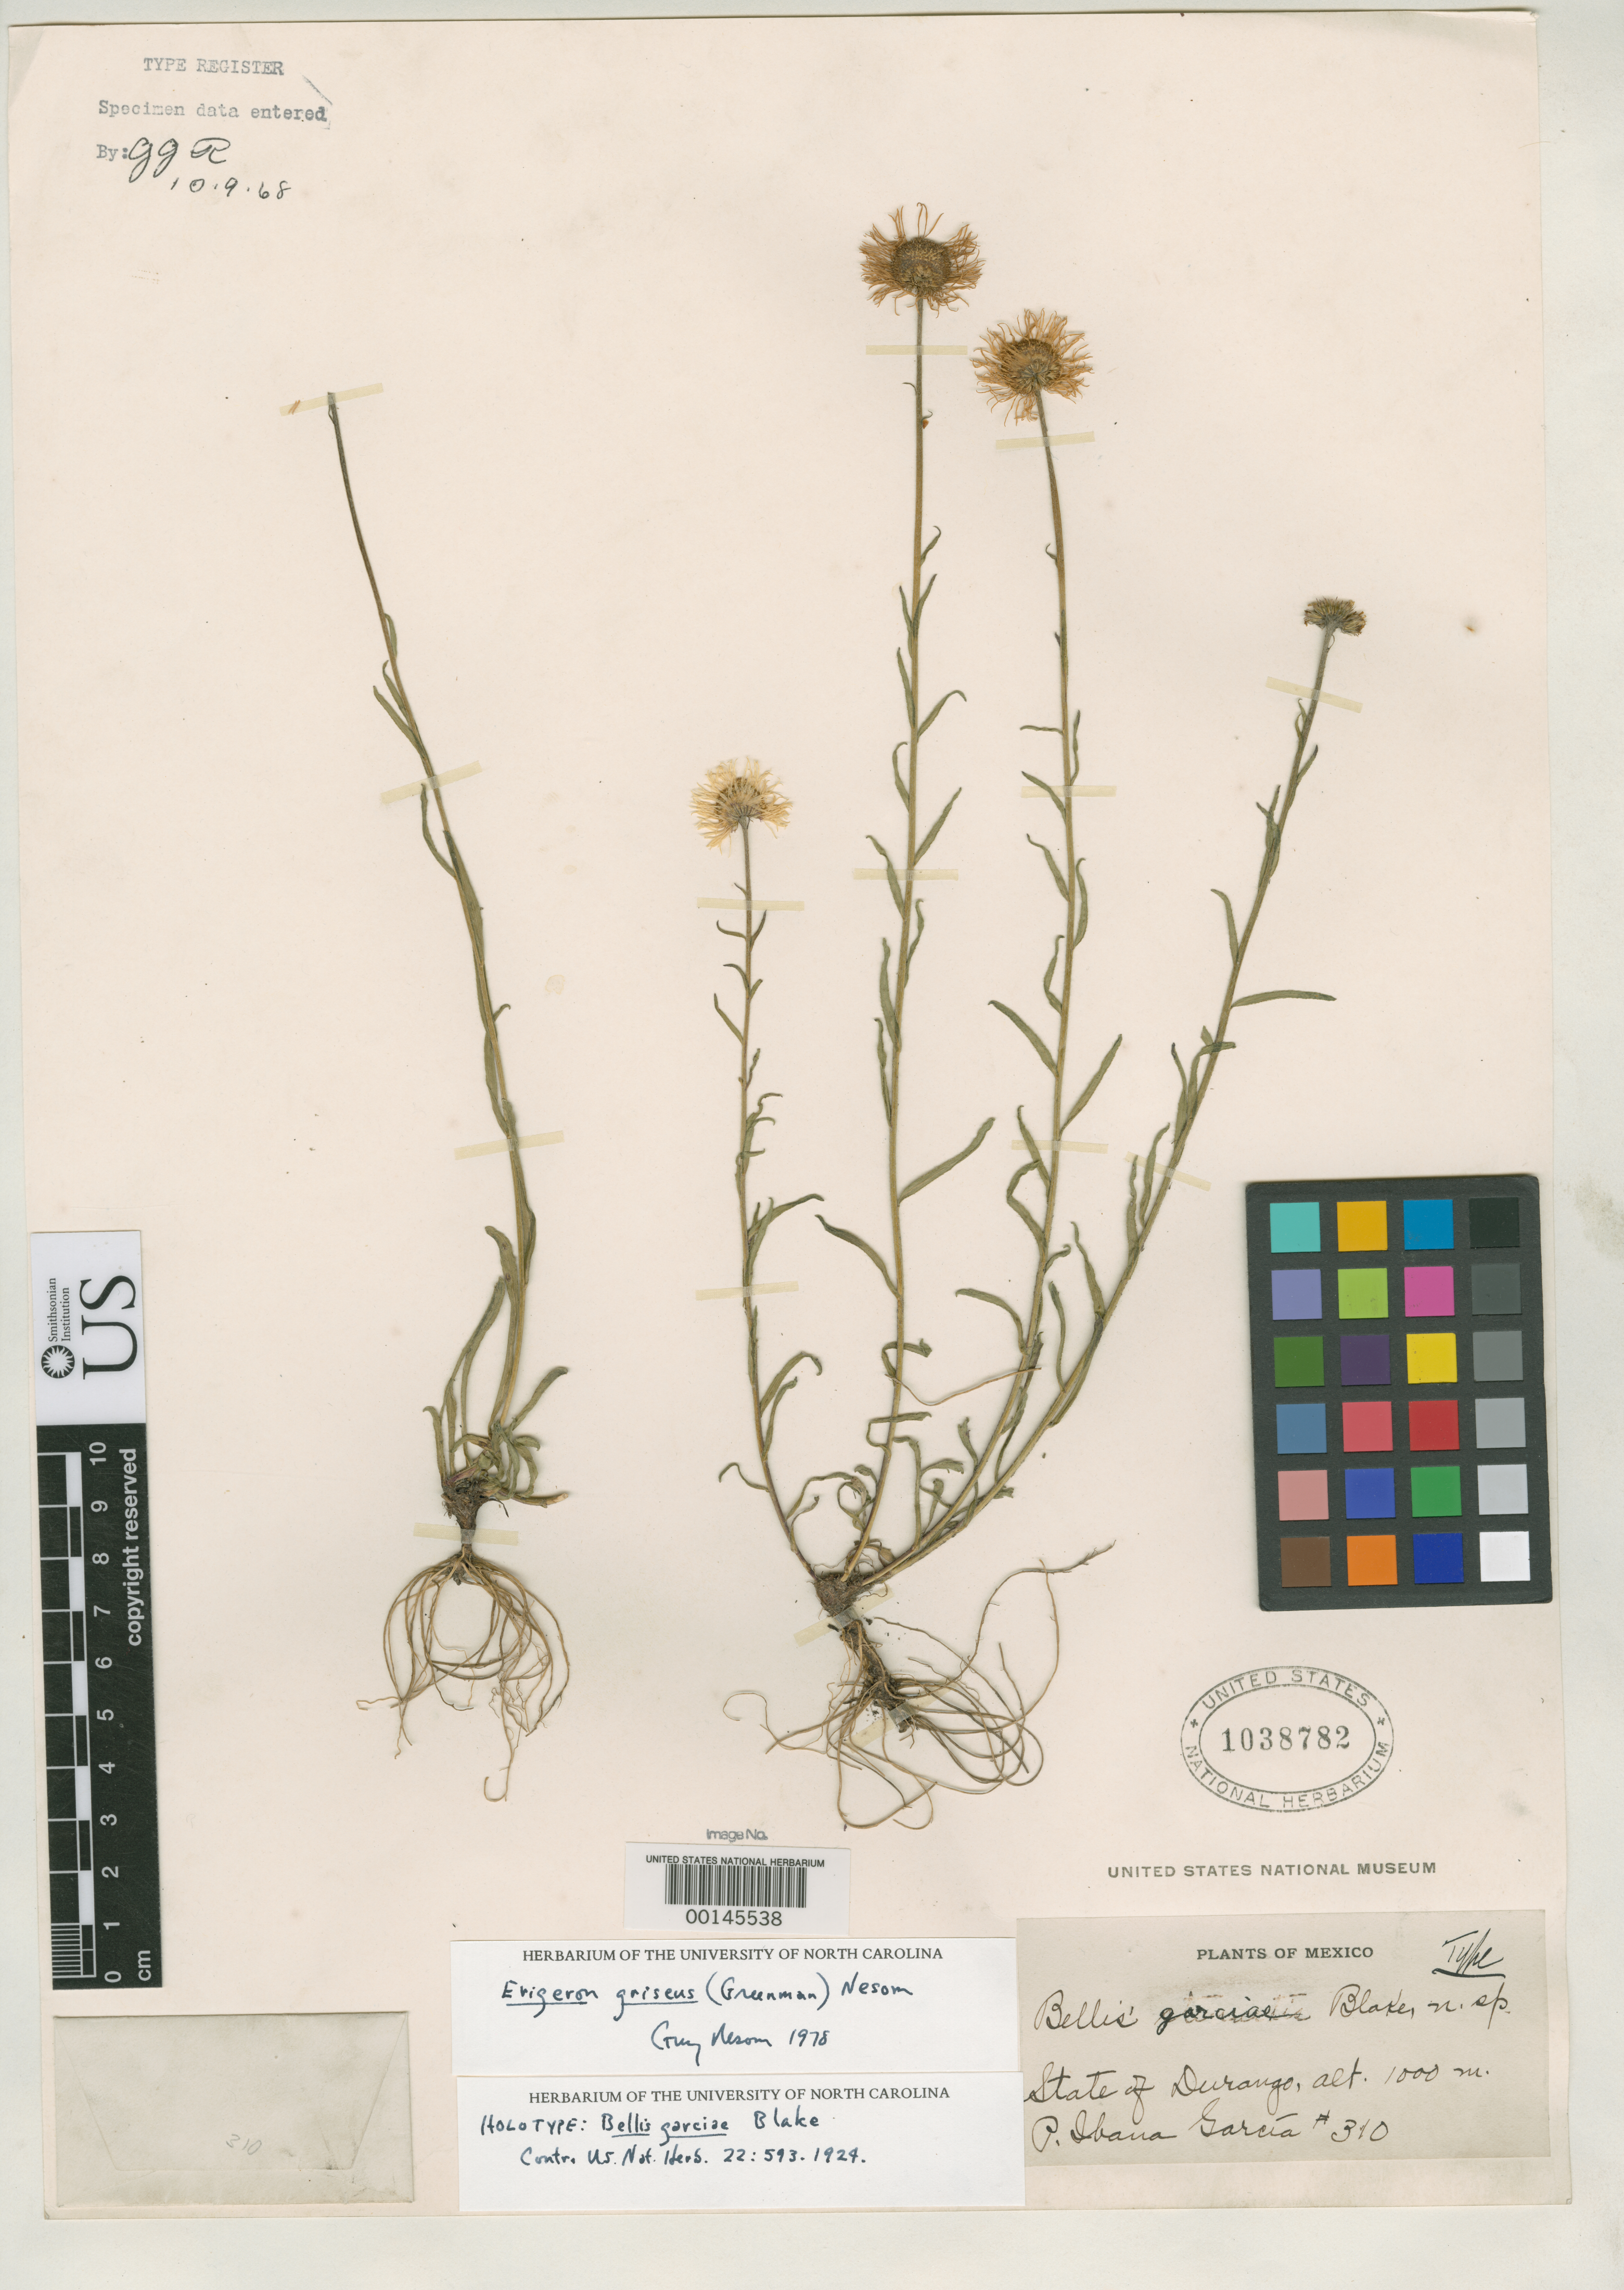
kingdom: Plantae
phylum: Tracheophyta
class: Magnoliopsida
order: Asterales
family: Asteraceae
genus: Bellis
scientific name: Bellis garciae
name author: S.F. Blake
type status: Holotype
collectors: P. I. Garcia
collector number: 310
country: Mexico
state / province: Durango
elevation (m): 1000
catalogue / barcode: US 1038782